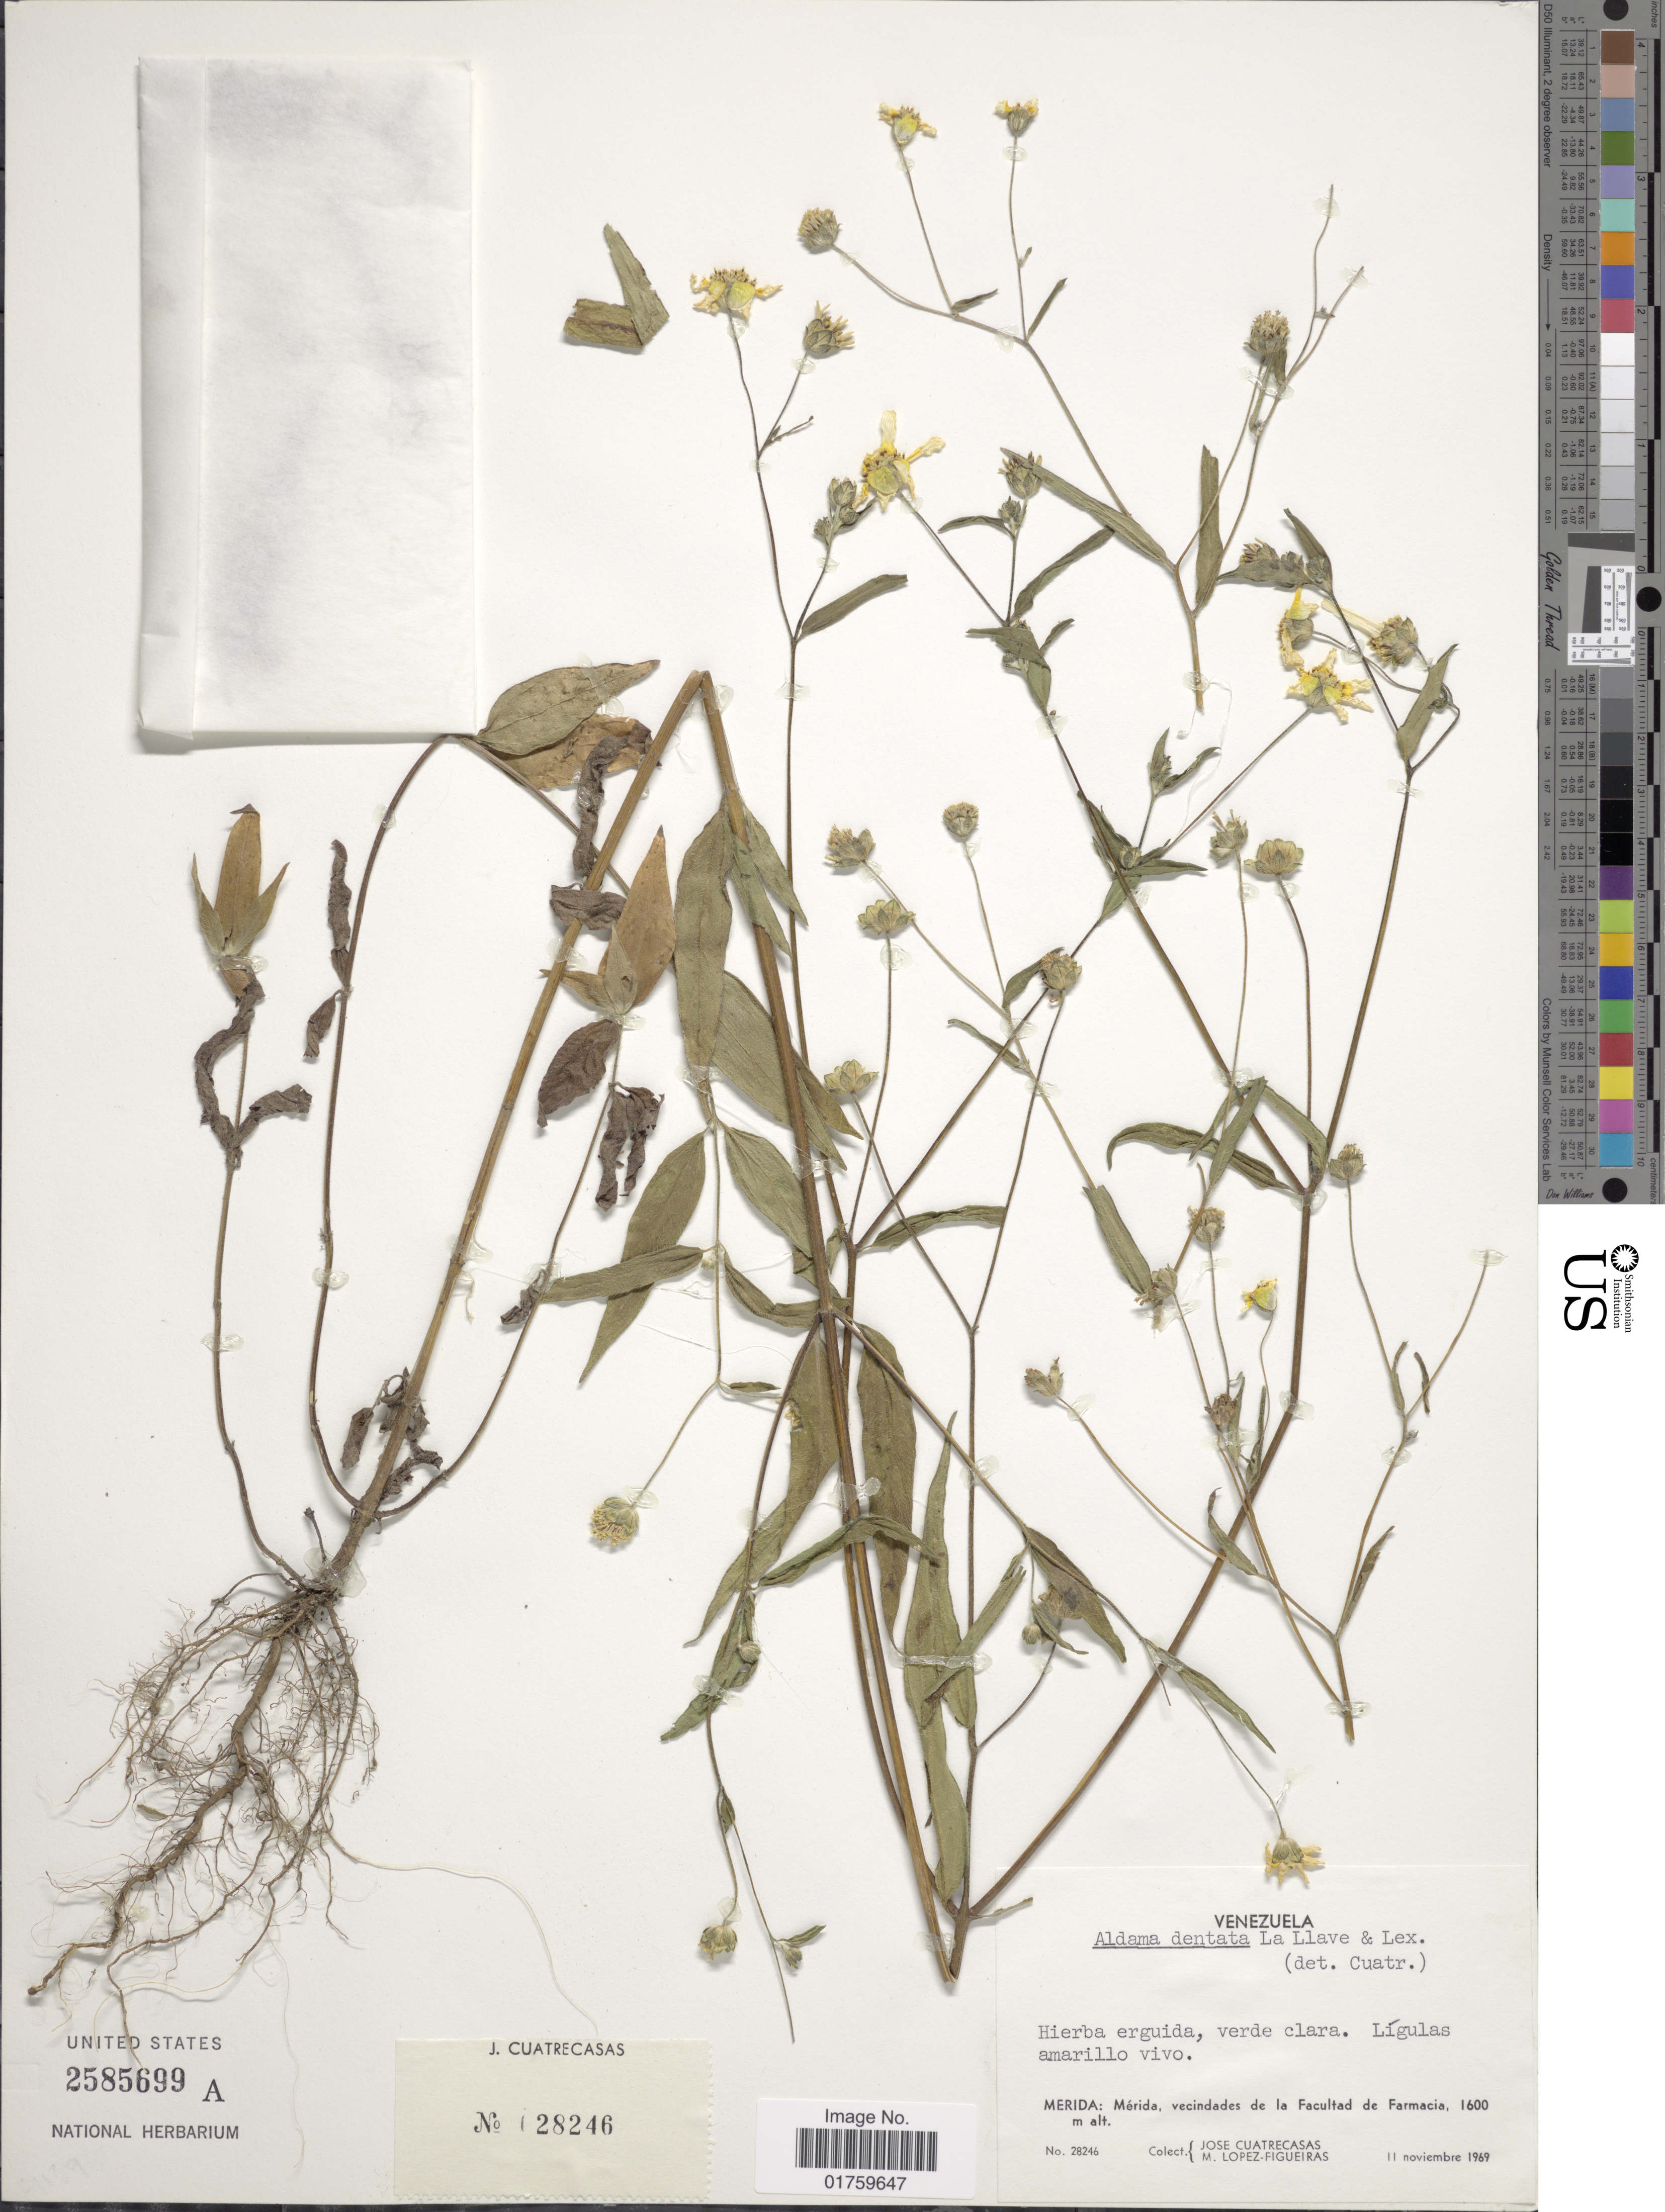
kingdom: Plantae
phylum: Tracheophyta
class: Magnoliopsida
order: Asterales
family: Asteraceae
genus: Aldama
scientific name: Aldama dentata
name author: La Llave ex La Llave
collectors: J. Cuatrecasas & M. López Figueiras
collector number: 28246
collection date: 1969-11-11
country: Venezuela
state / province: Mérida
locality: Vecindades de la Facultad de Farmacia.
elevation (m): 1600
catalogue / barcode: US 2585699A